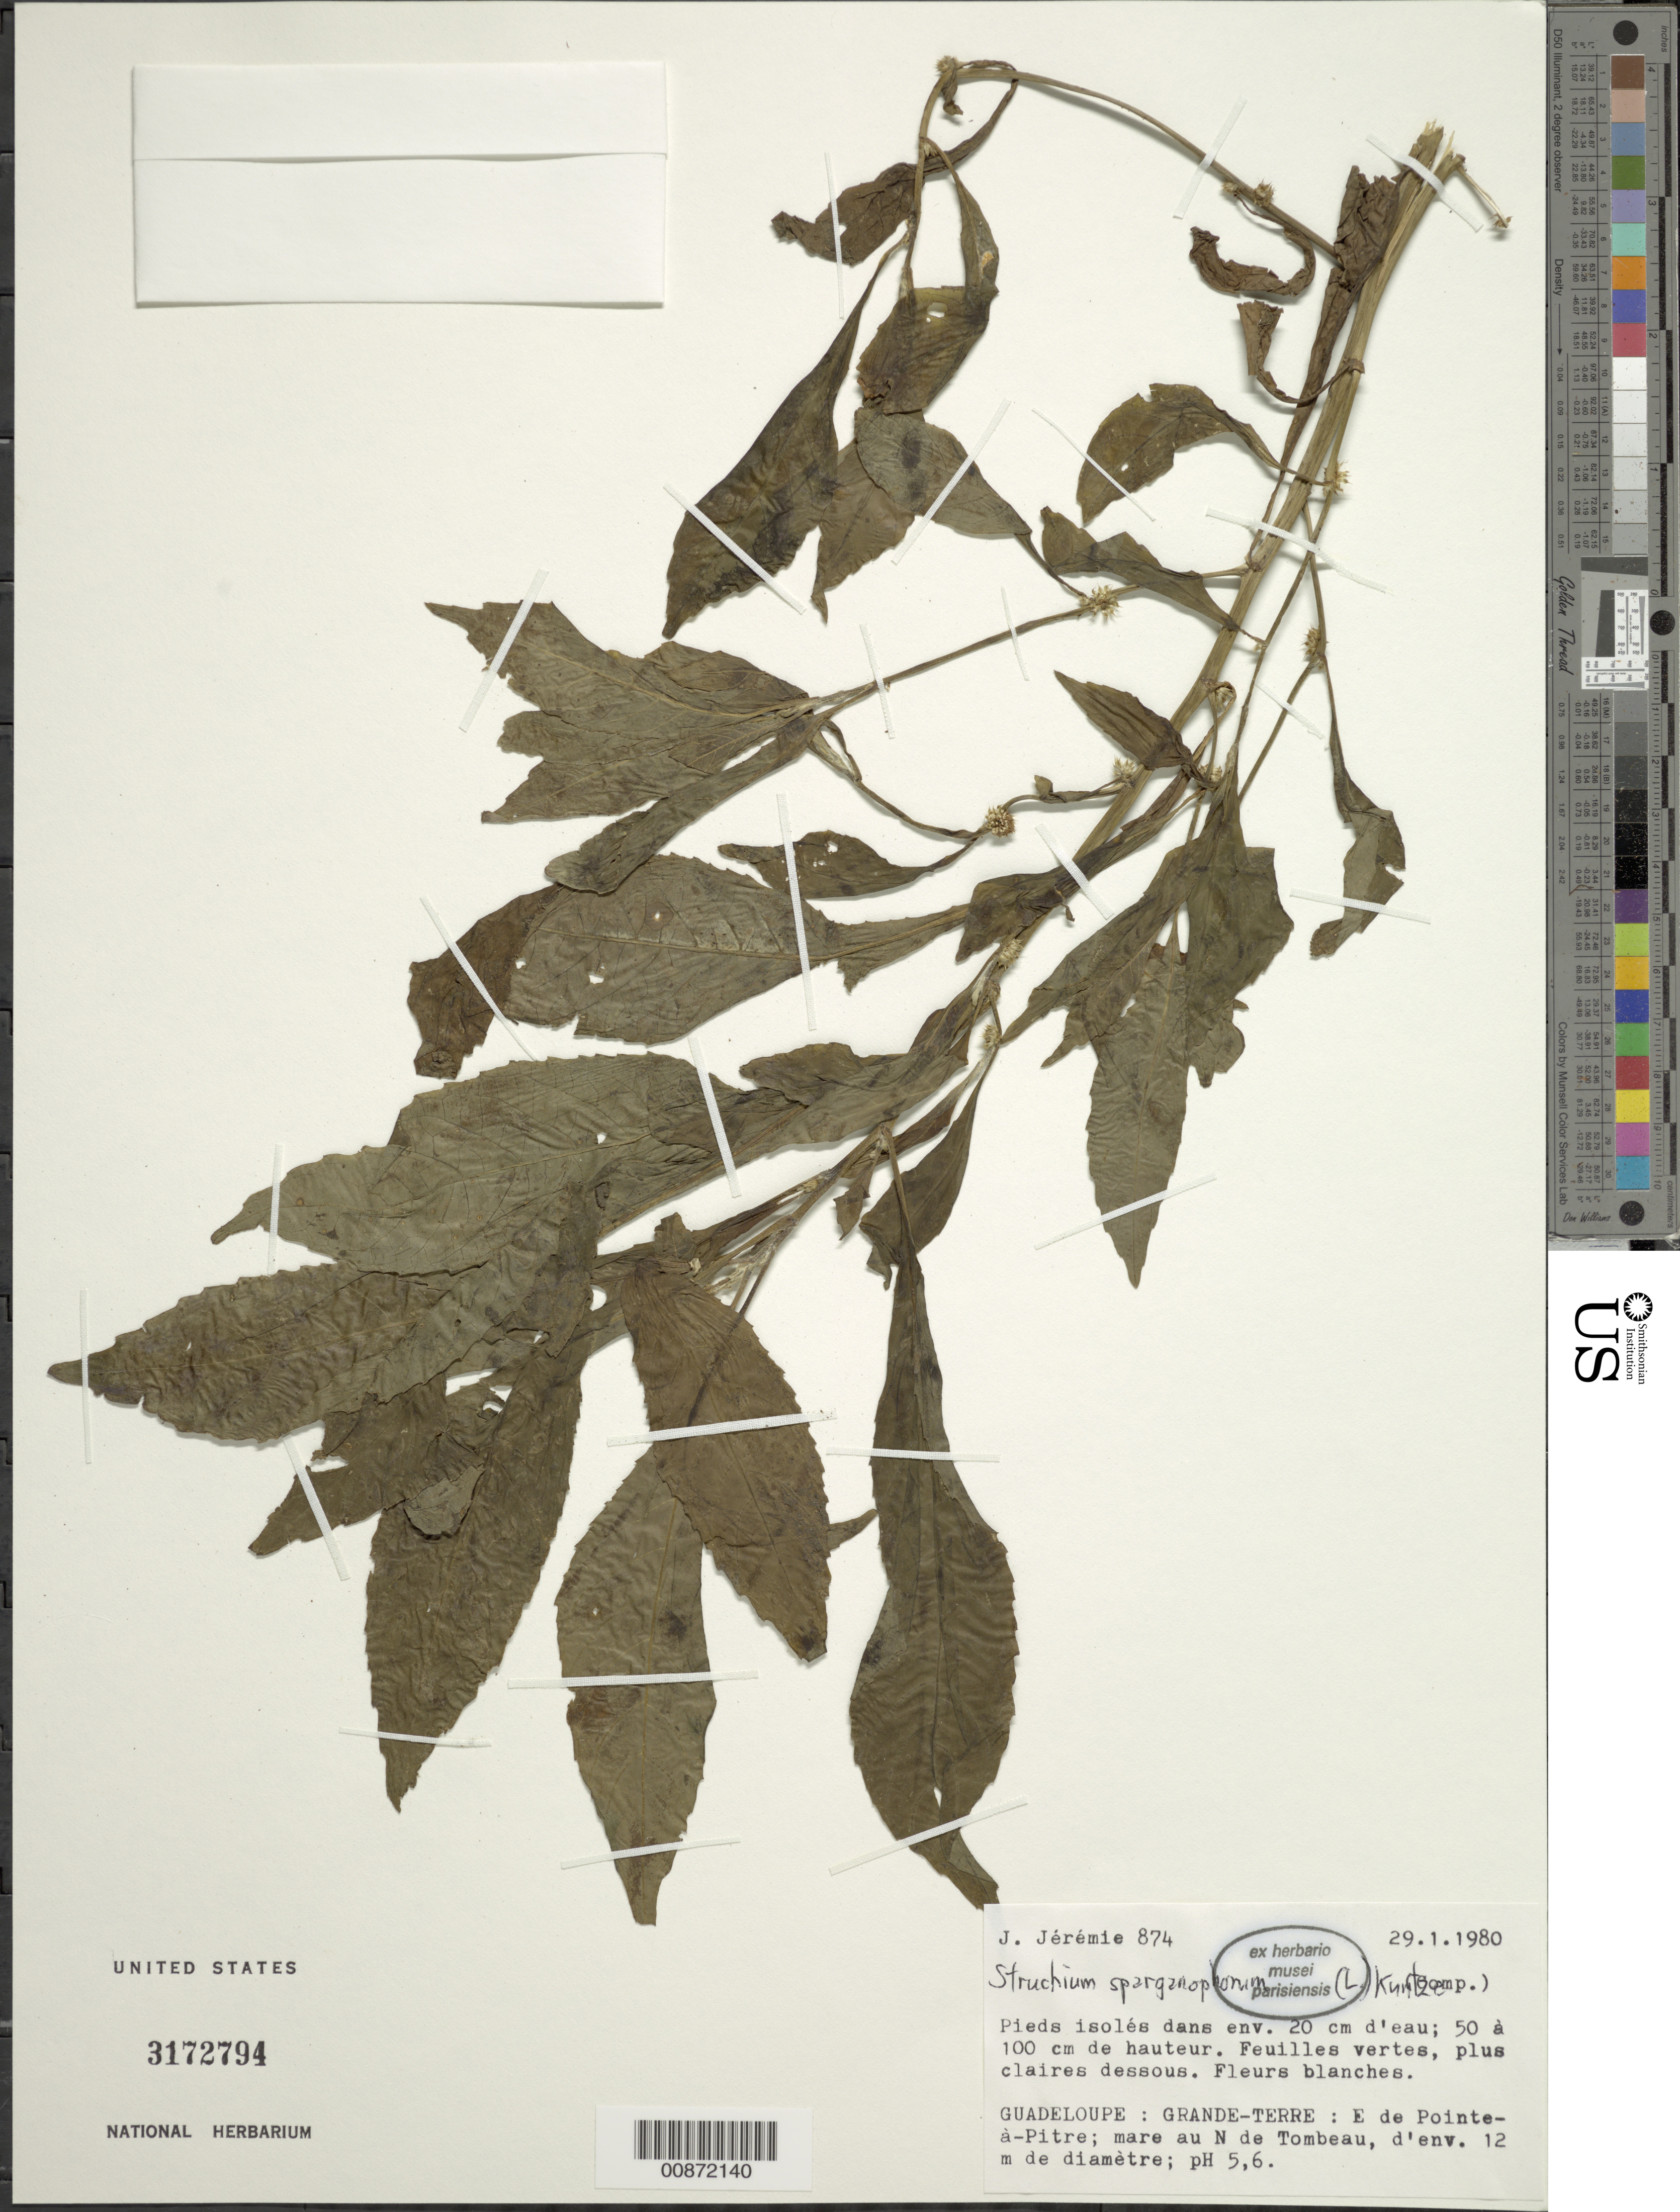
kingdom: Plantae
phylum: Tracheophyta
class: Magnoliopsida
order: Asterales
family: Asteraceae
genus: Struchium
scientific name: Struchium sparganophorum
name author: (L.) Kuntze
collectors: J. Jérémie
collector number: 874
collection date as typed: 29 Jan 1980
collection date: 1980-01-29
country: Guadeloupe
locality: Grande-Terre: E de Pointe-à-Pitre; mare au N de Tombeau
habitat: Mare. Pieds isolés dans env. 20 cm d'eau.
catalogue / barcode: US 3172794